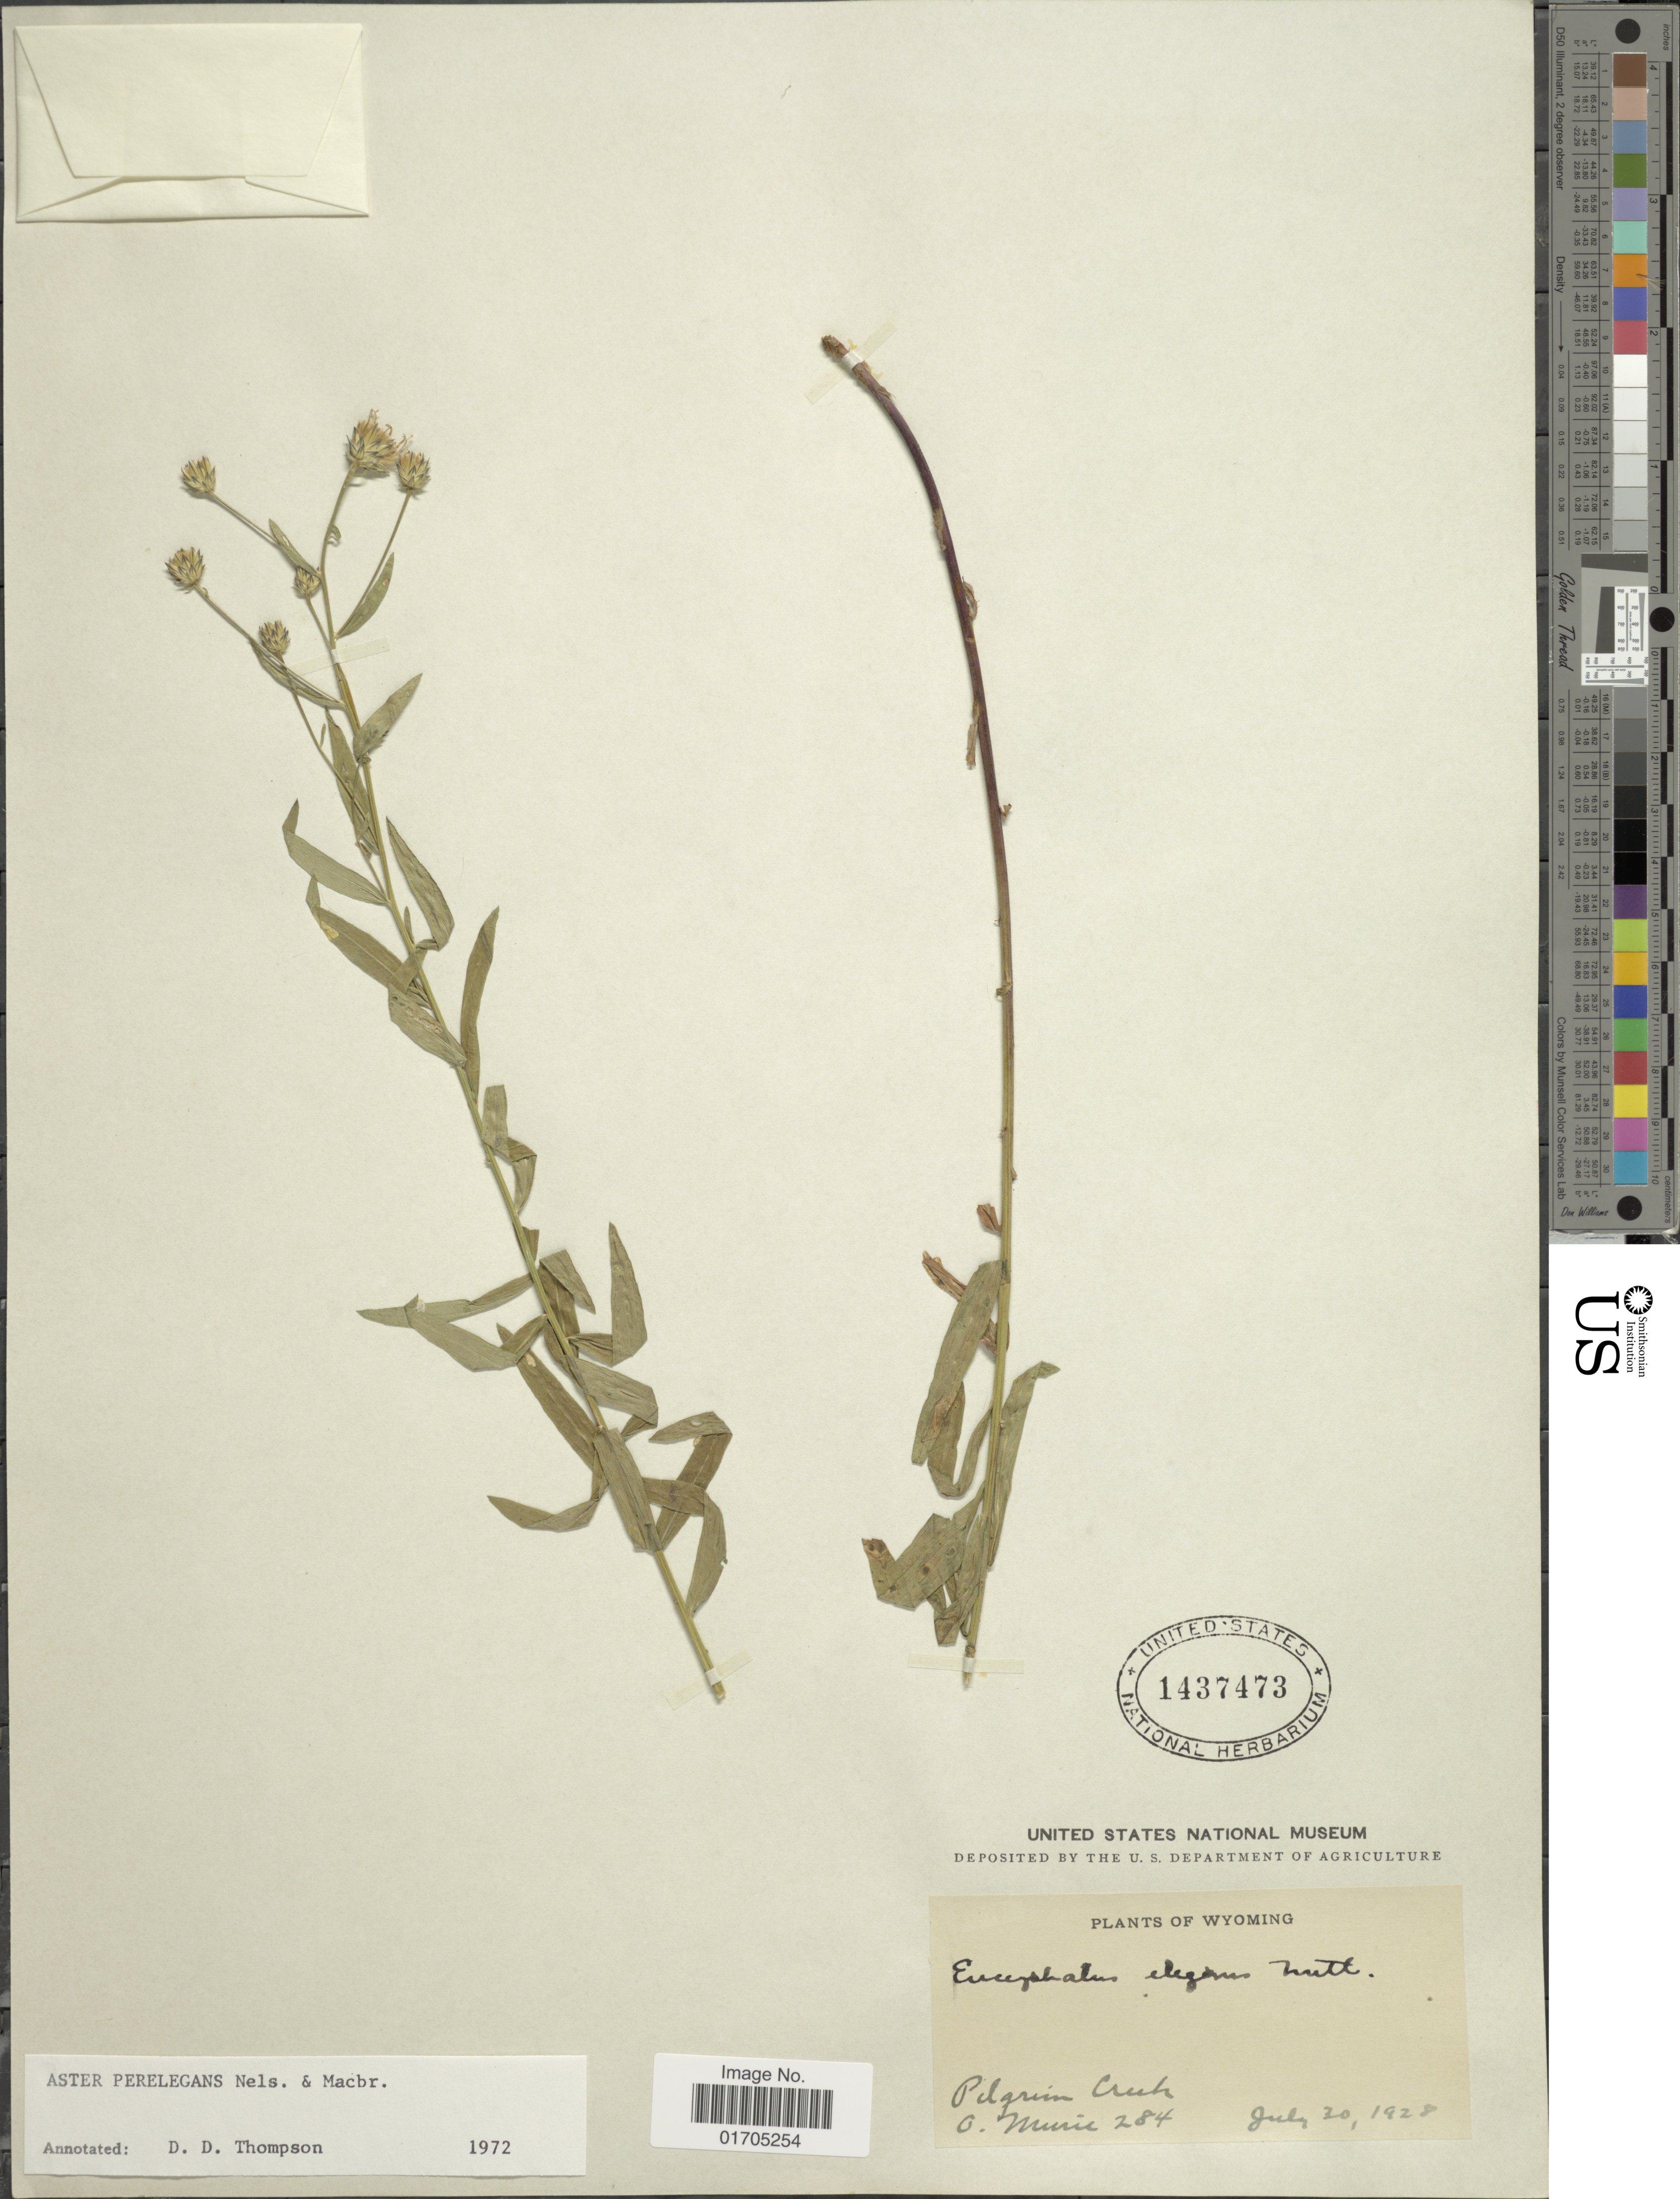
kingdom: Plantae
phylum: Tracheophyta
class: Magnoliopsida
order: Asterales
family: Asteraceae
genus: Eucephalus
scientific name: Eucephalus elegans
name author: Nutt.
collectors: O. Murie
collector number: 284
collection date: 1928-07-20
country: United States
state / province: Wyoming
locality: Pilgrim Creek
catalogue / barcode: US 1437473